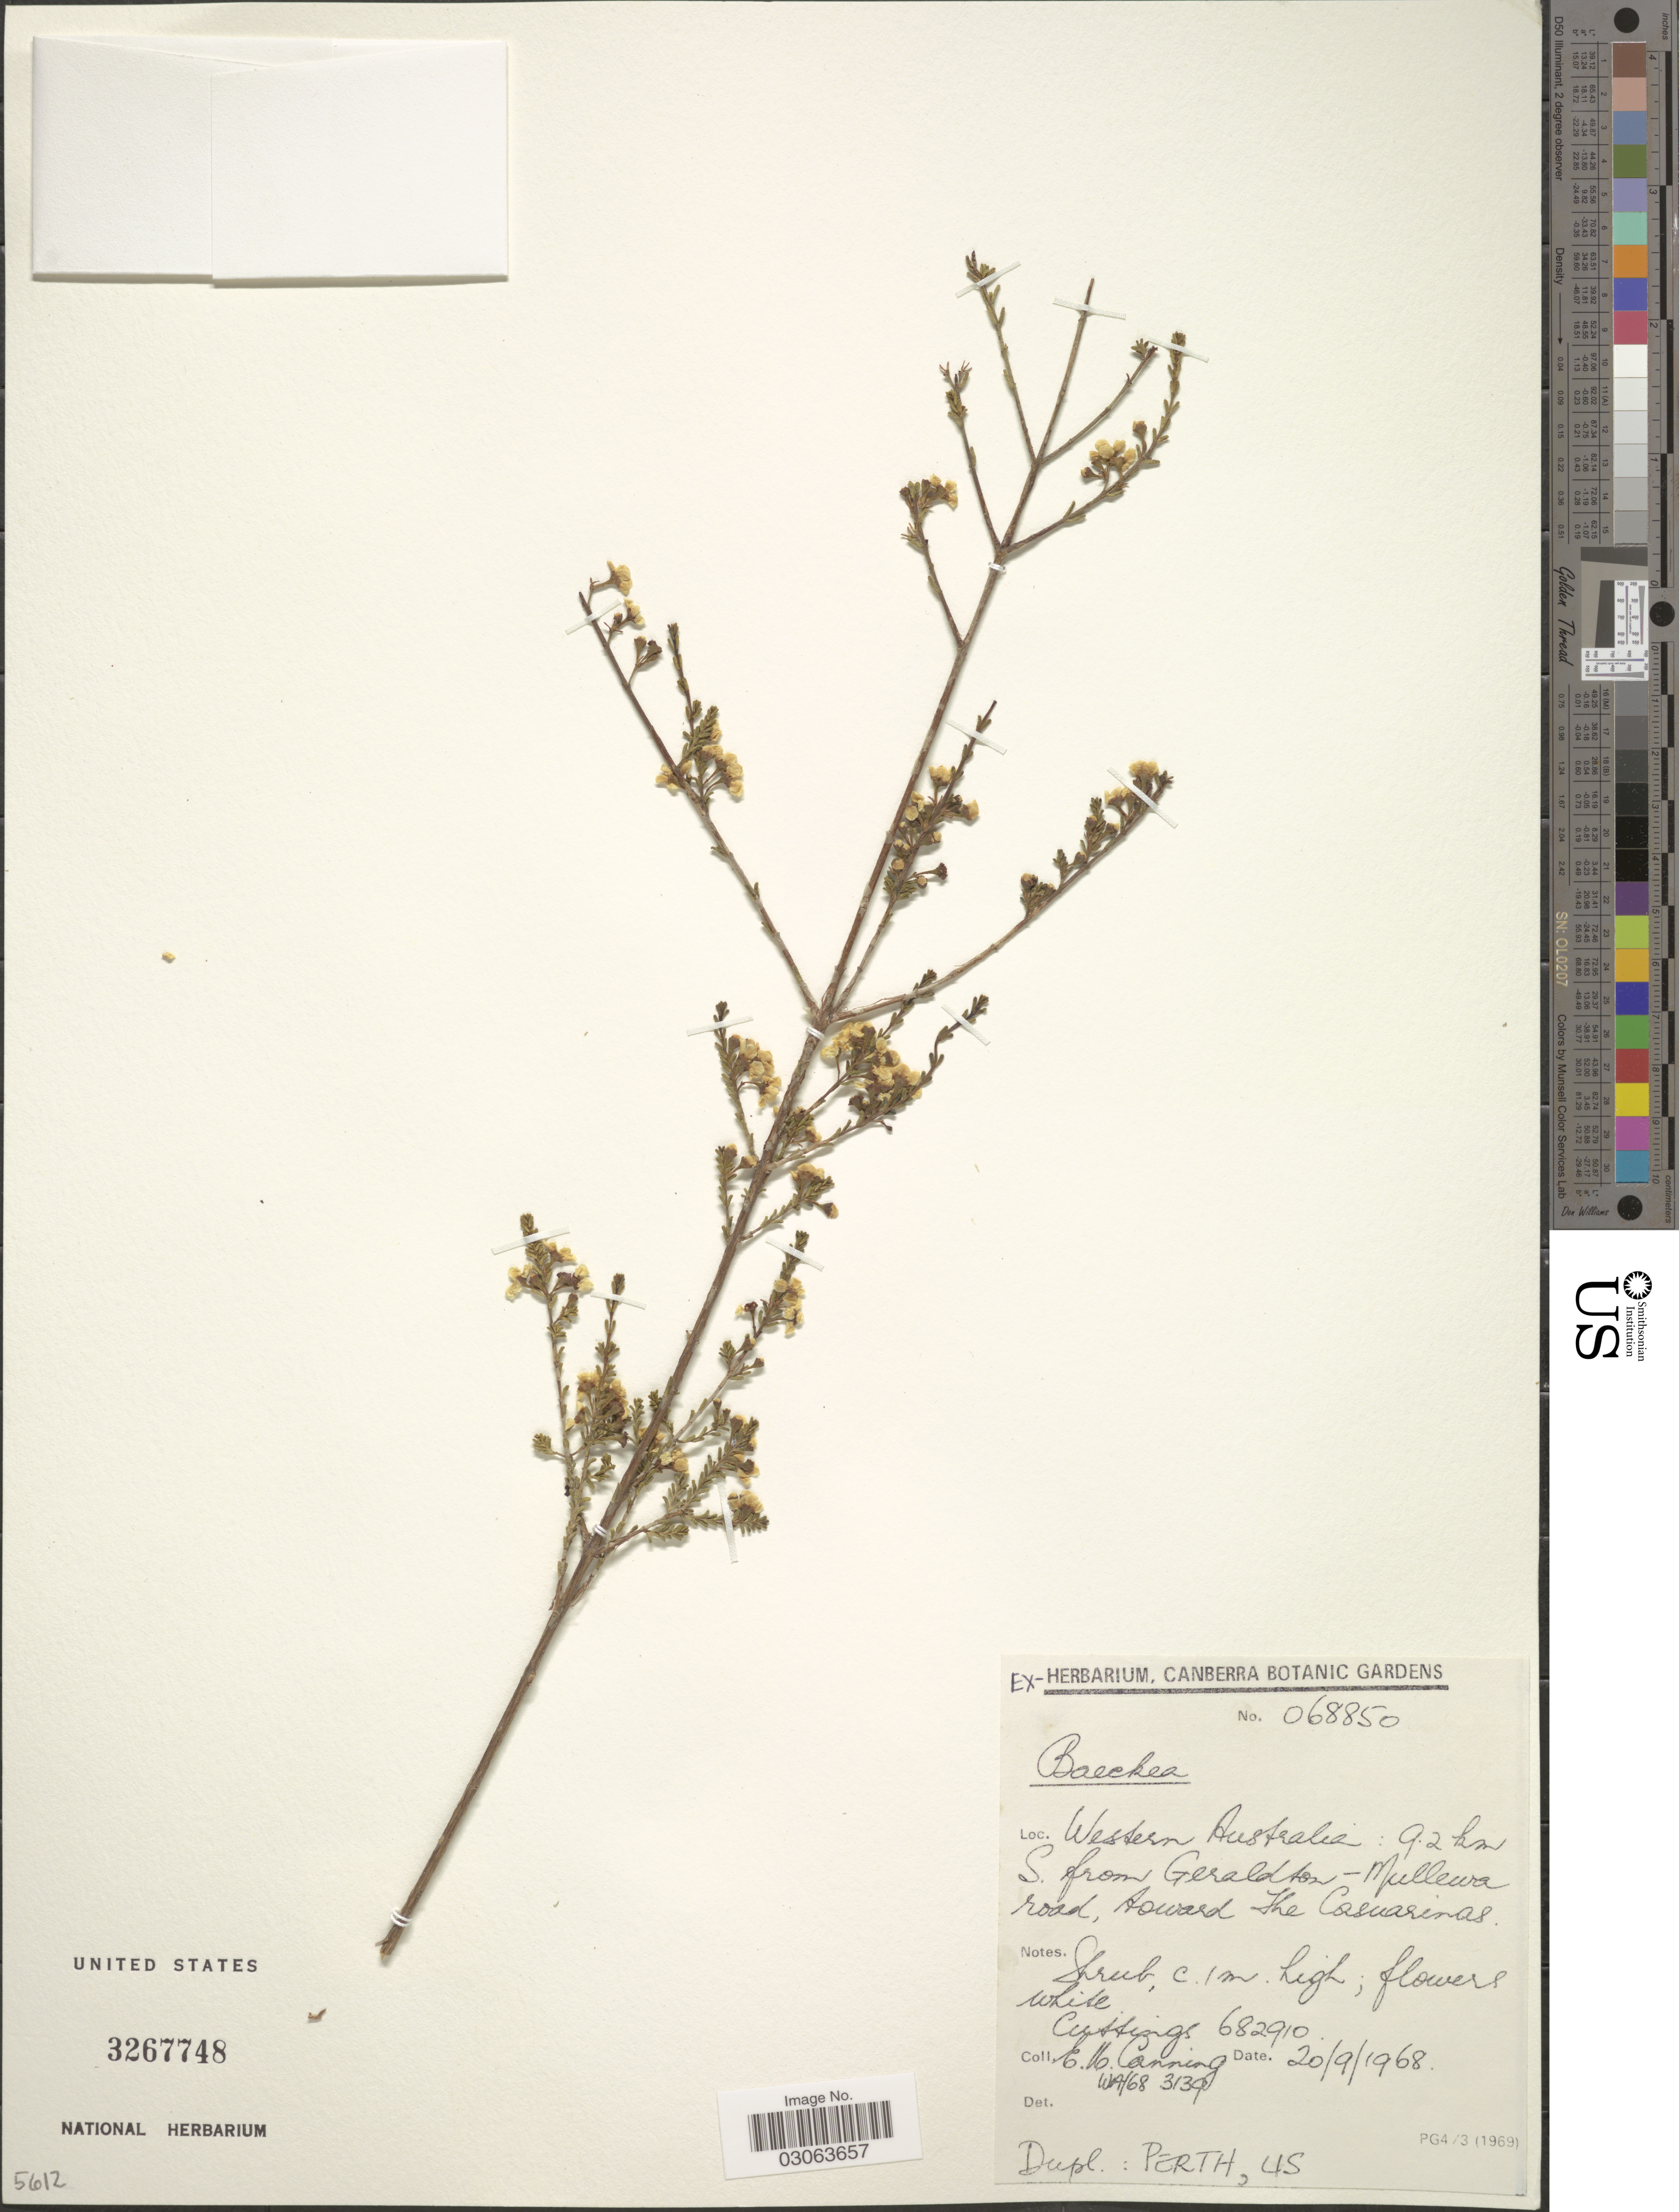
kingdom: Plantae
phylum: Tracheophyta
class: Magnoliopsida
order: Myrtales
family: Myrtaceae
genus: Baeckea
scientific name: Baeckea sp.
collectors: E. Canning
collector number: WA/68 3139/068850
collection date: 1968-09-20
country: Australia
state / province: Western Australia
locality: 9.2 km S. from Geraldton-Mullewa road, toward the Casuarinas.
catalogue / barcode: US 3267748